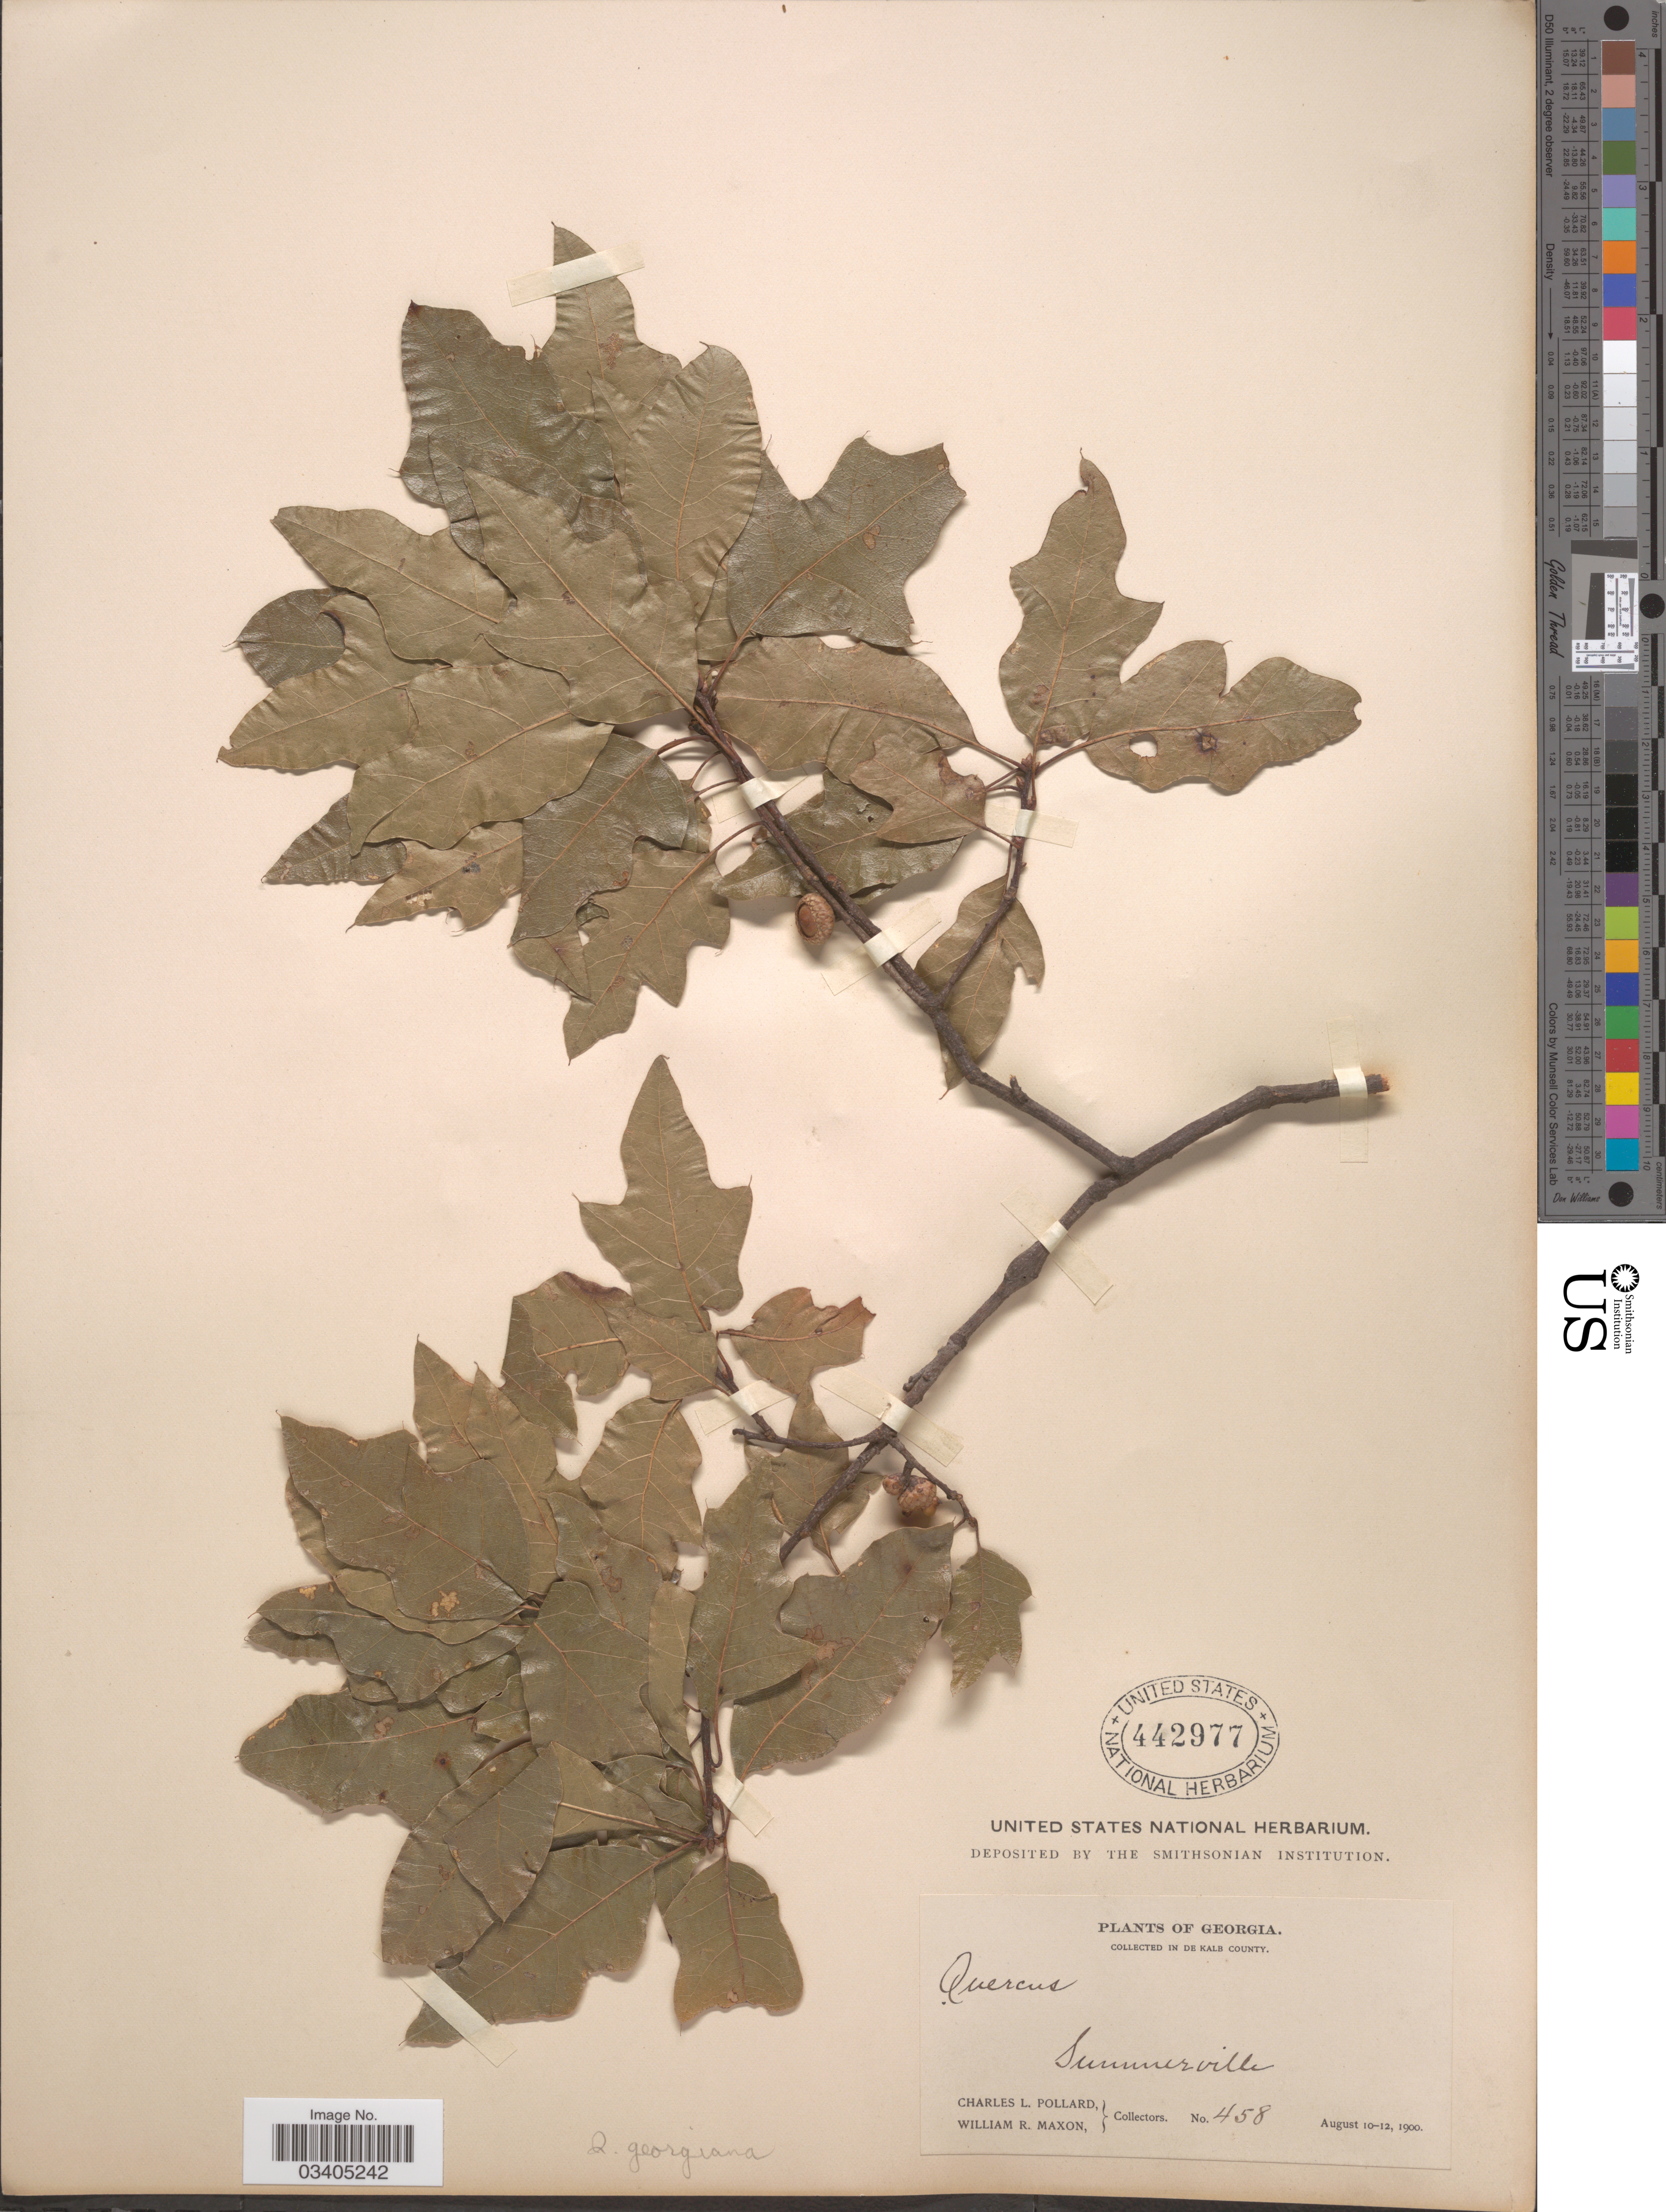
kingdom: Plantae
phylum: Tracheophyta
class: Magnoliopsida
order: Fagales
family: Fagaceae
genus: Quercus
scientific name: Quercus georgiana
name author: M.A. Curtis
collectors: C. L. Pollard & W. R. Maxon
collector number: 458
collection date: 1900-08-10/1900-08-12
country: United States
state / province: Georgia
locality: De Kalb County. Summerville.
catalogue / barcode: US 442977